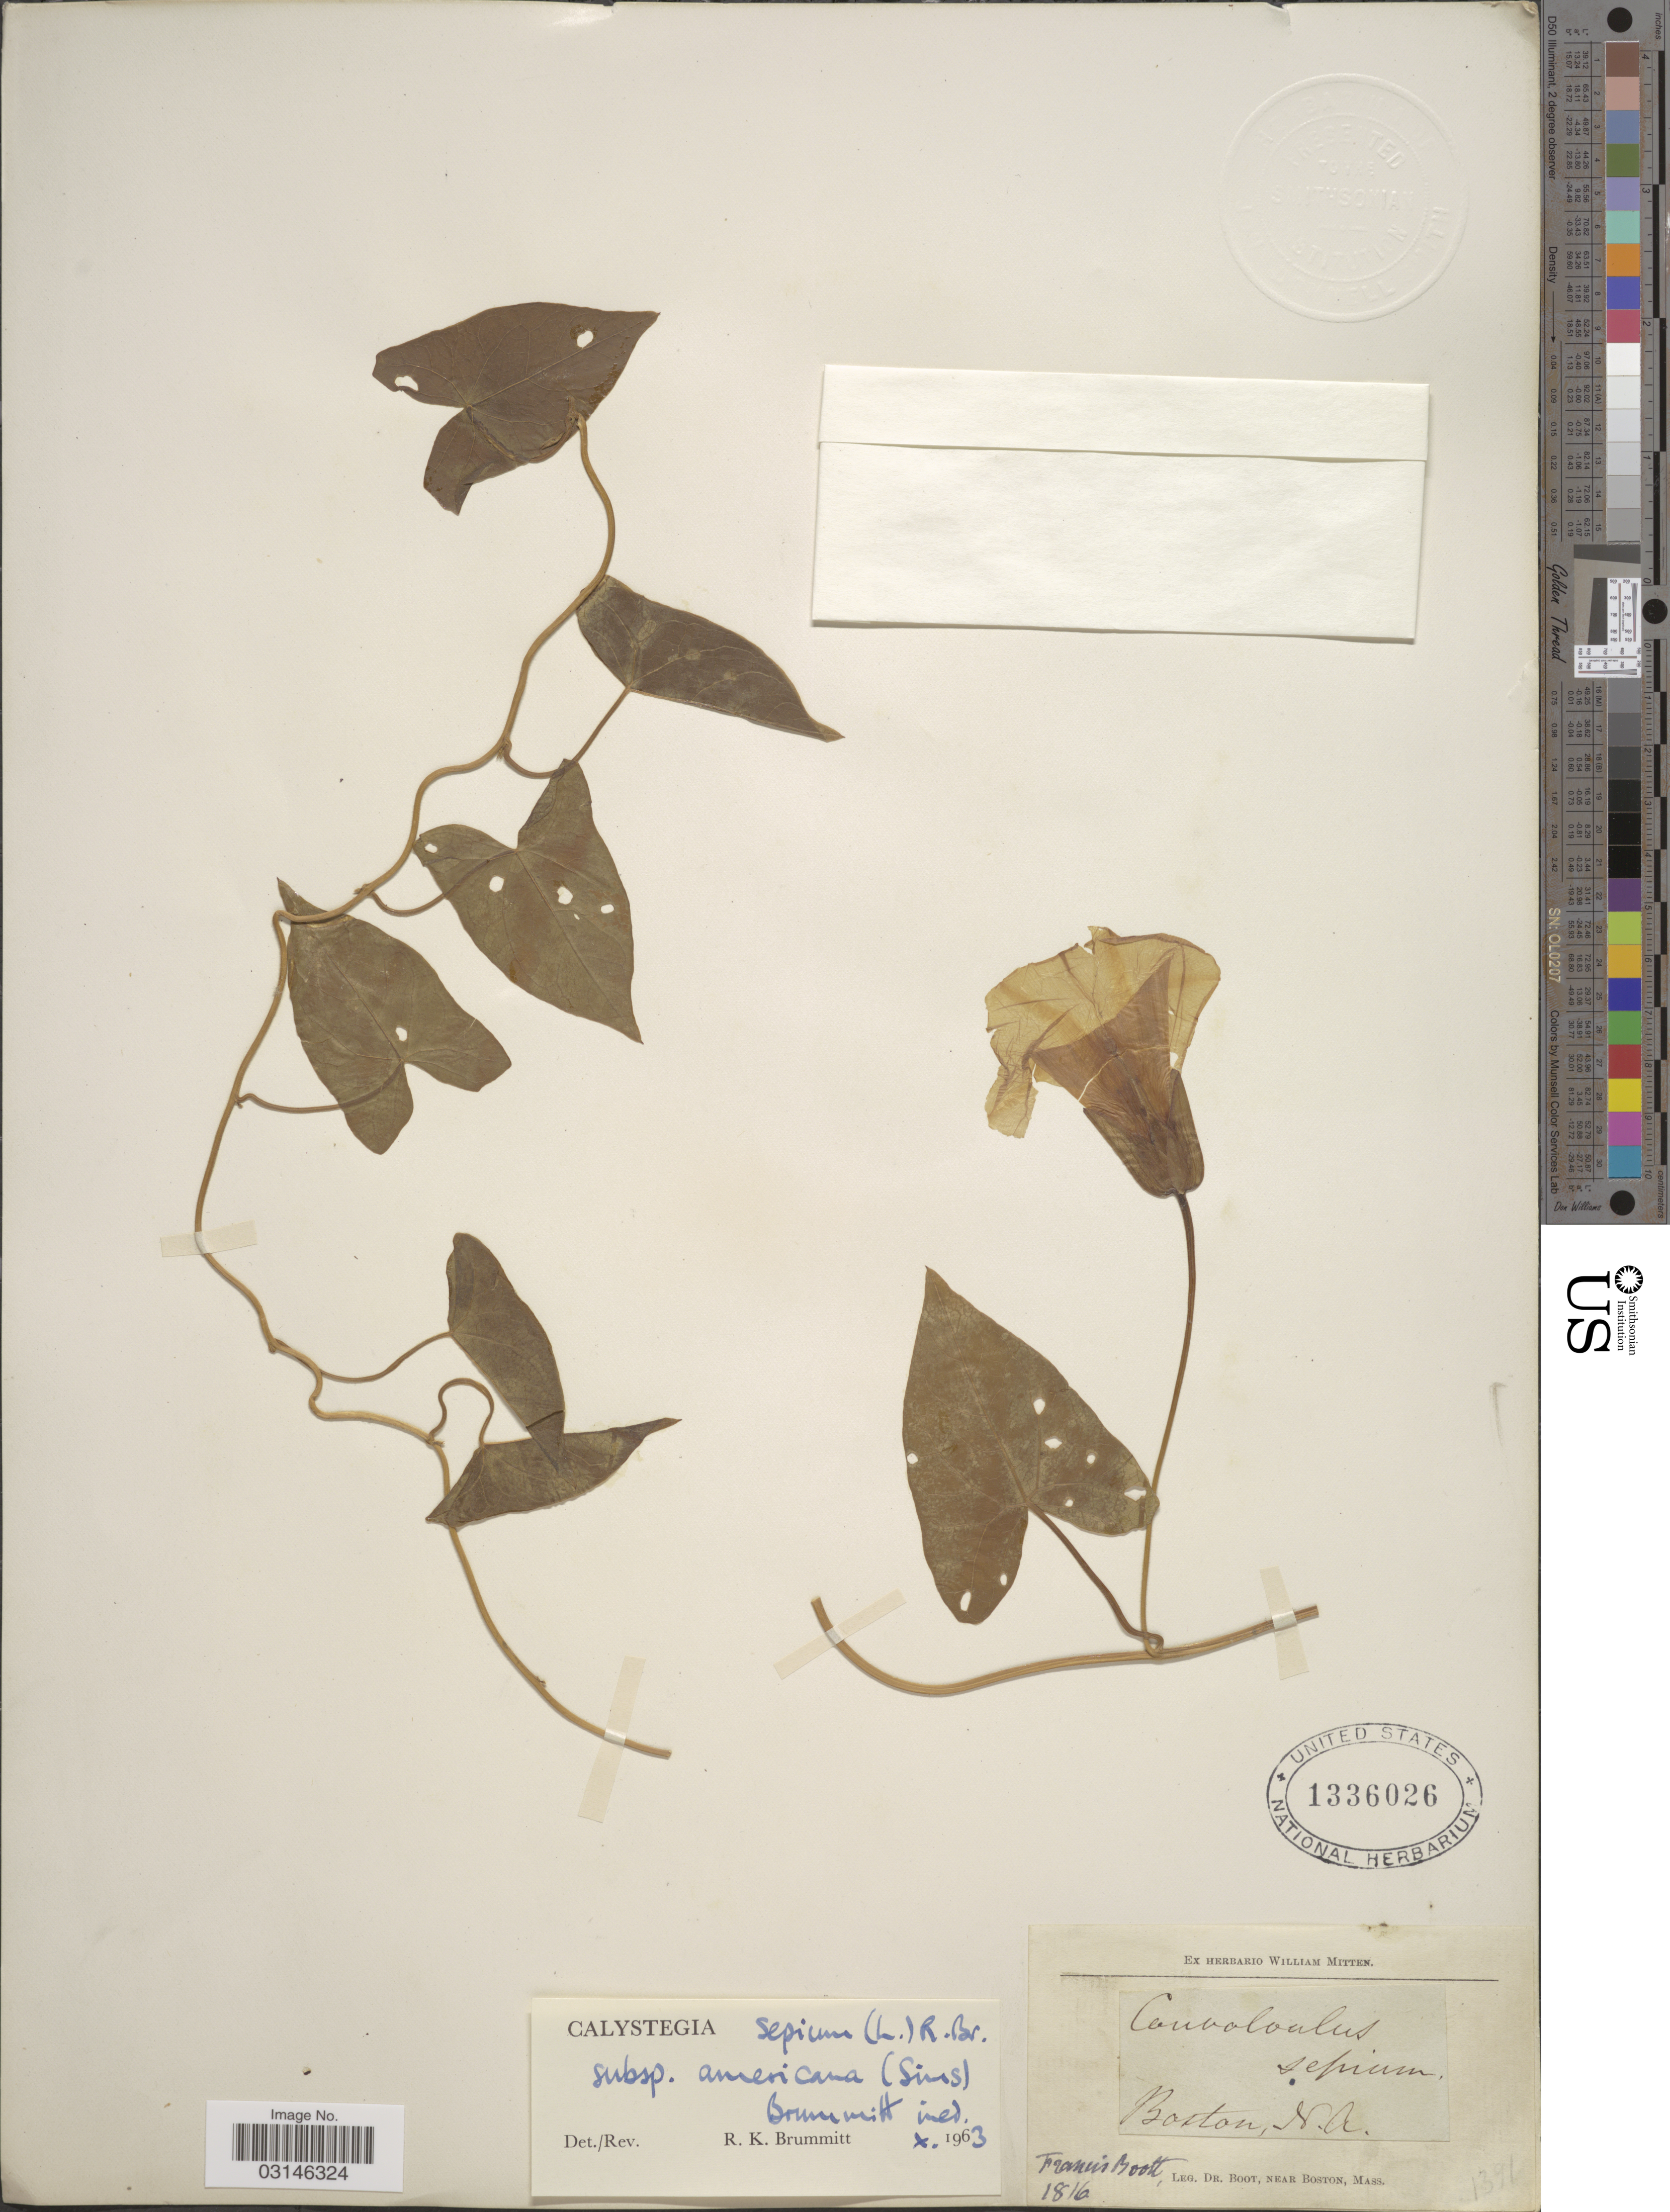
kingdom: Plantae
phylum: Tracheophyta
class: Magnoliopsida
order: Solanales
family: Convolvulaceae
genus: Calystegia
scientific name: Calystegia sepium subsp. americana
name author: (Sims) Brummitt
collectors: F. M. B. Boott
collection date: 1816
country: United States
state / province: Massachusetts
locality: Near Boston, M.A.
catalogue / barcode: US 1336026